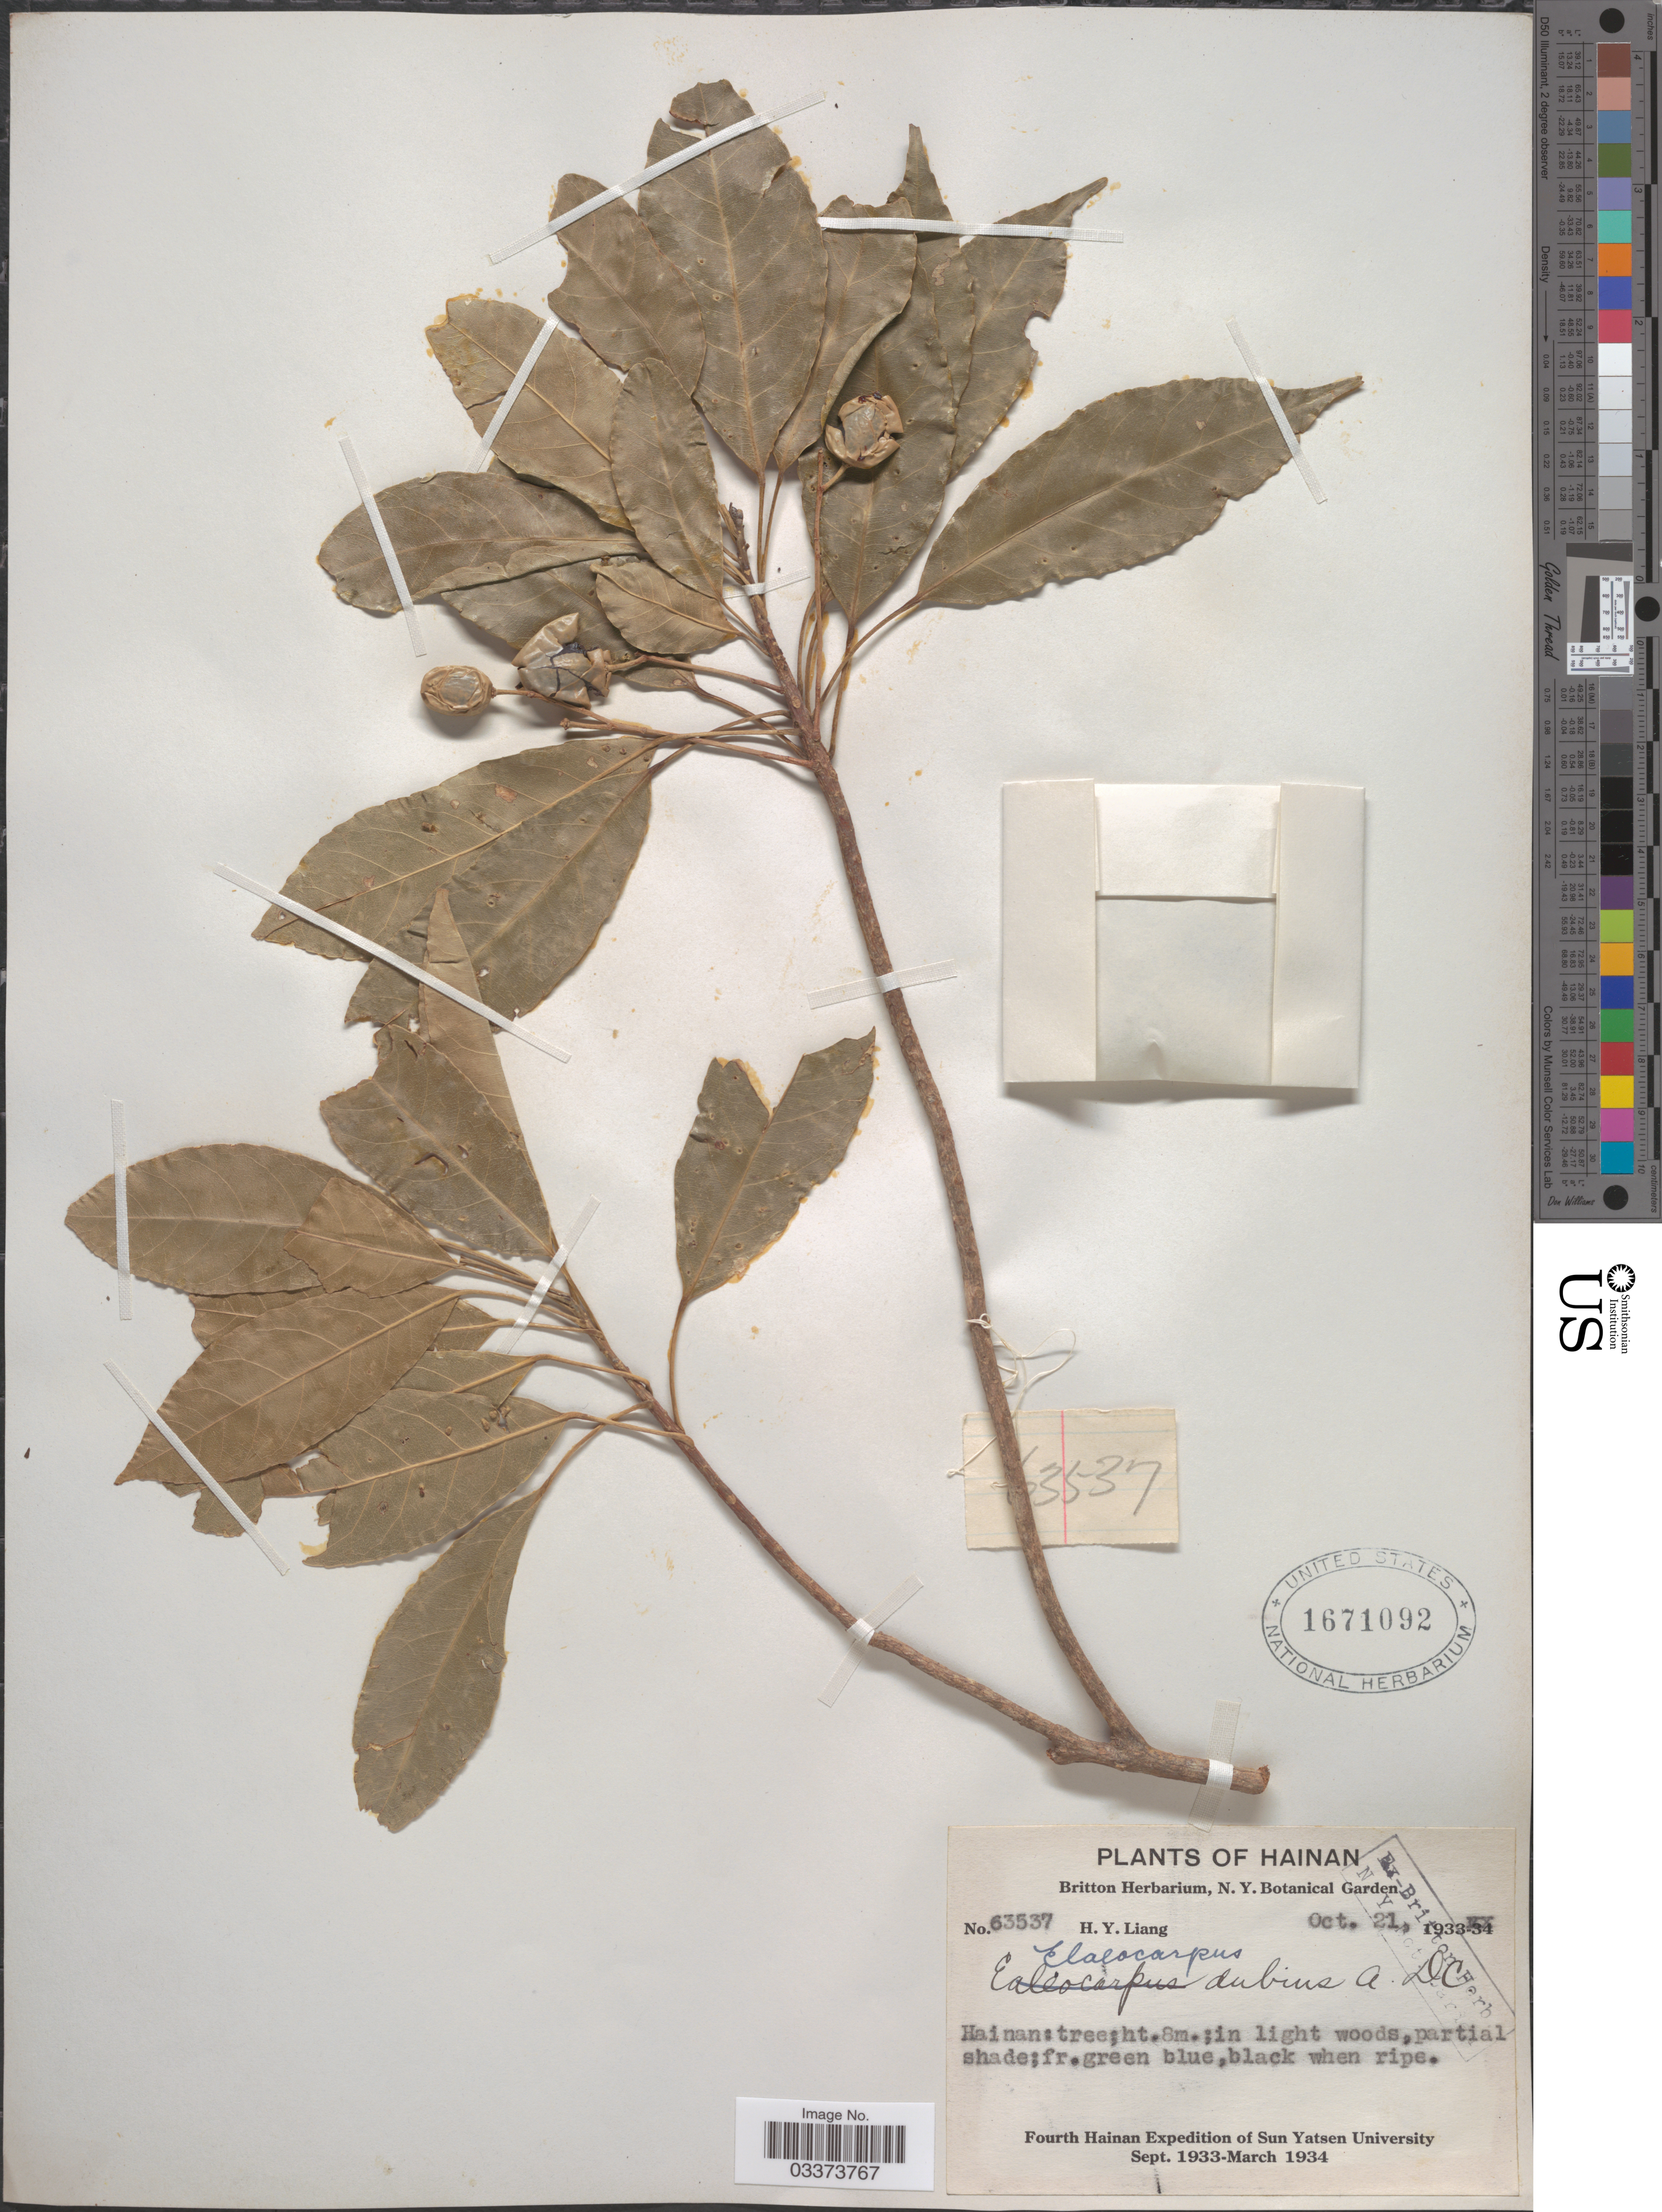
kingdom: Plantae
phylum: Tracheophyta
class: Magnoliopsida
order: Oxalidales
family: Elaeocarpaceae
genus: Elaeocarpus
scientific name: Elaeocarpus dubius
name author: DC.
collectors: H. Y. Liang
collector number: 63537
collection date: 1933-10-21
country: China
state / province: Hainan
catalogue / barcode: US 1671092